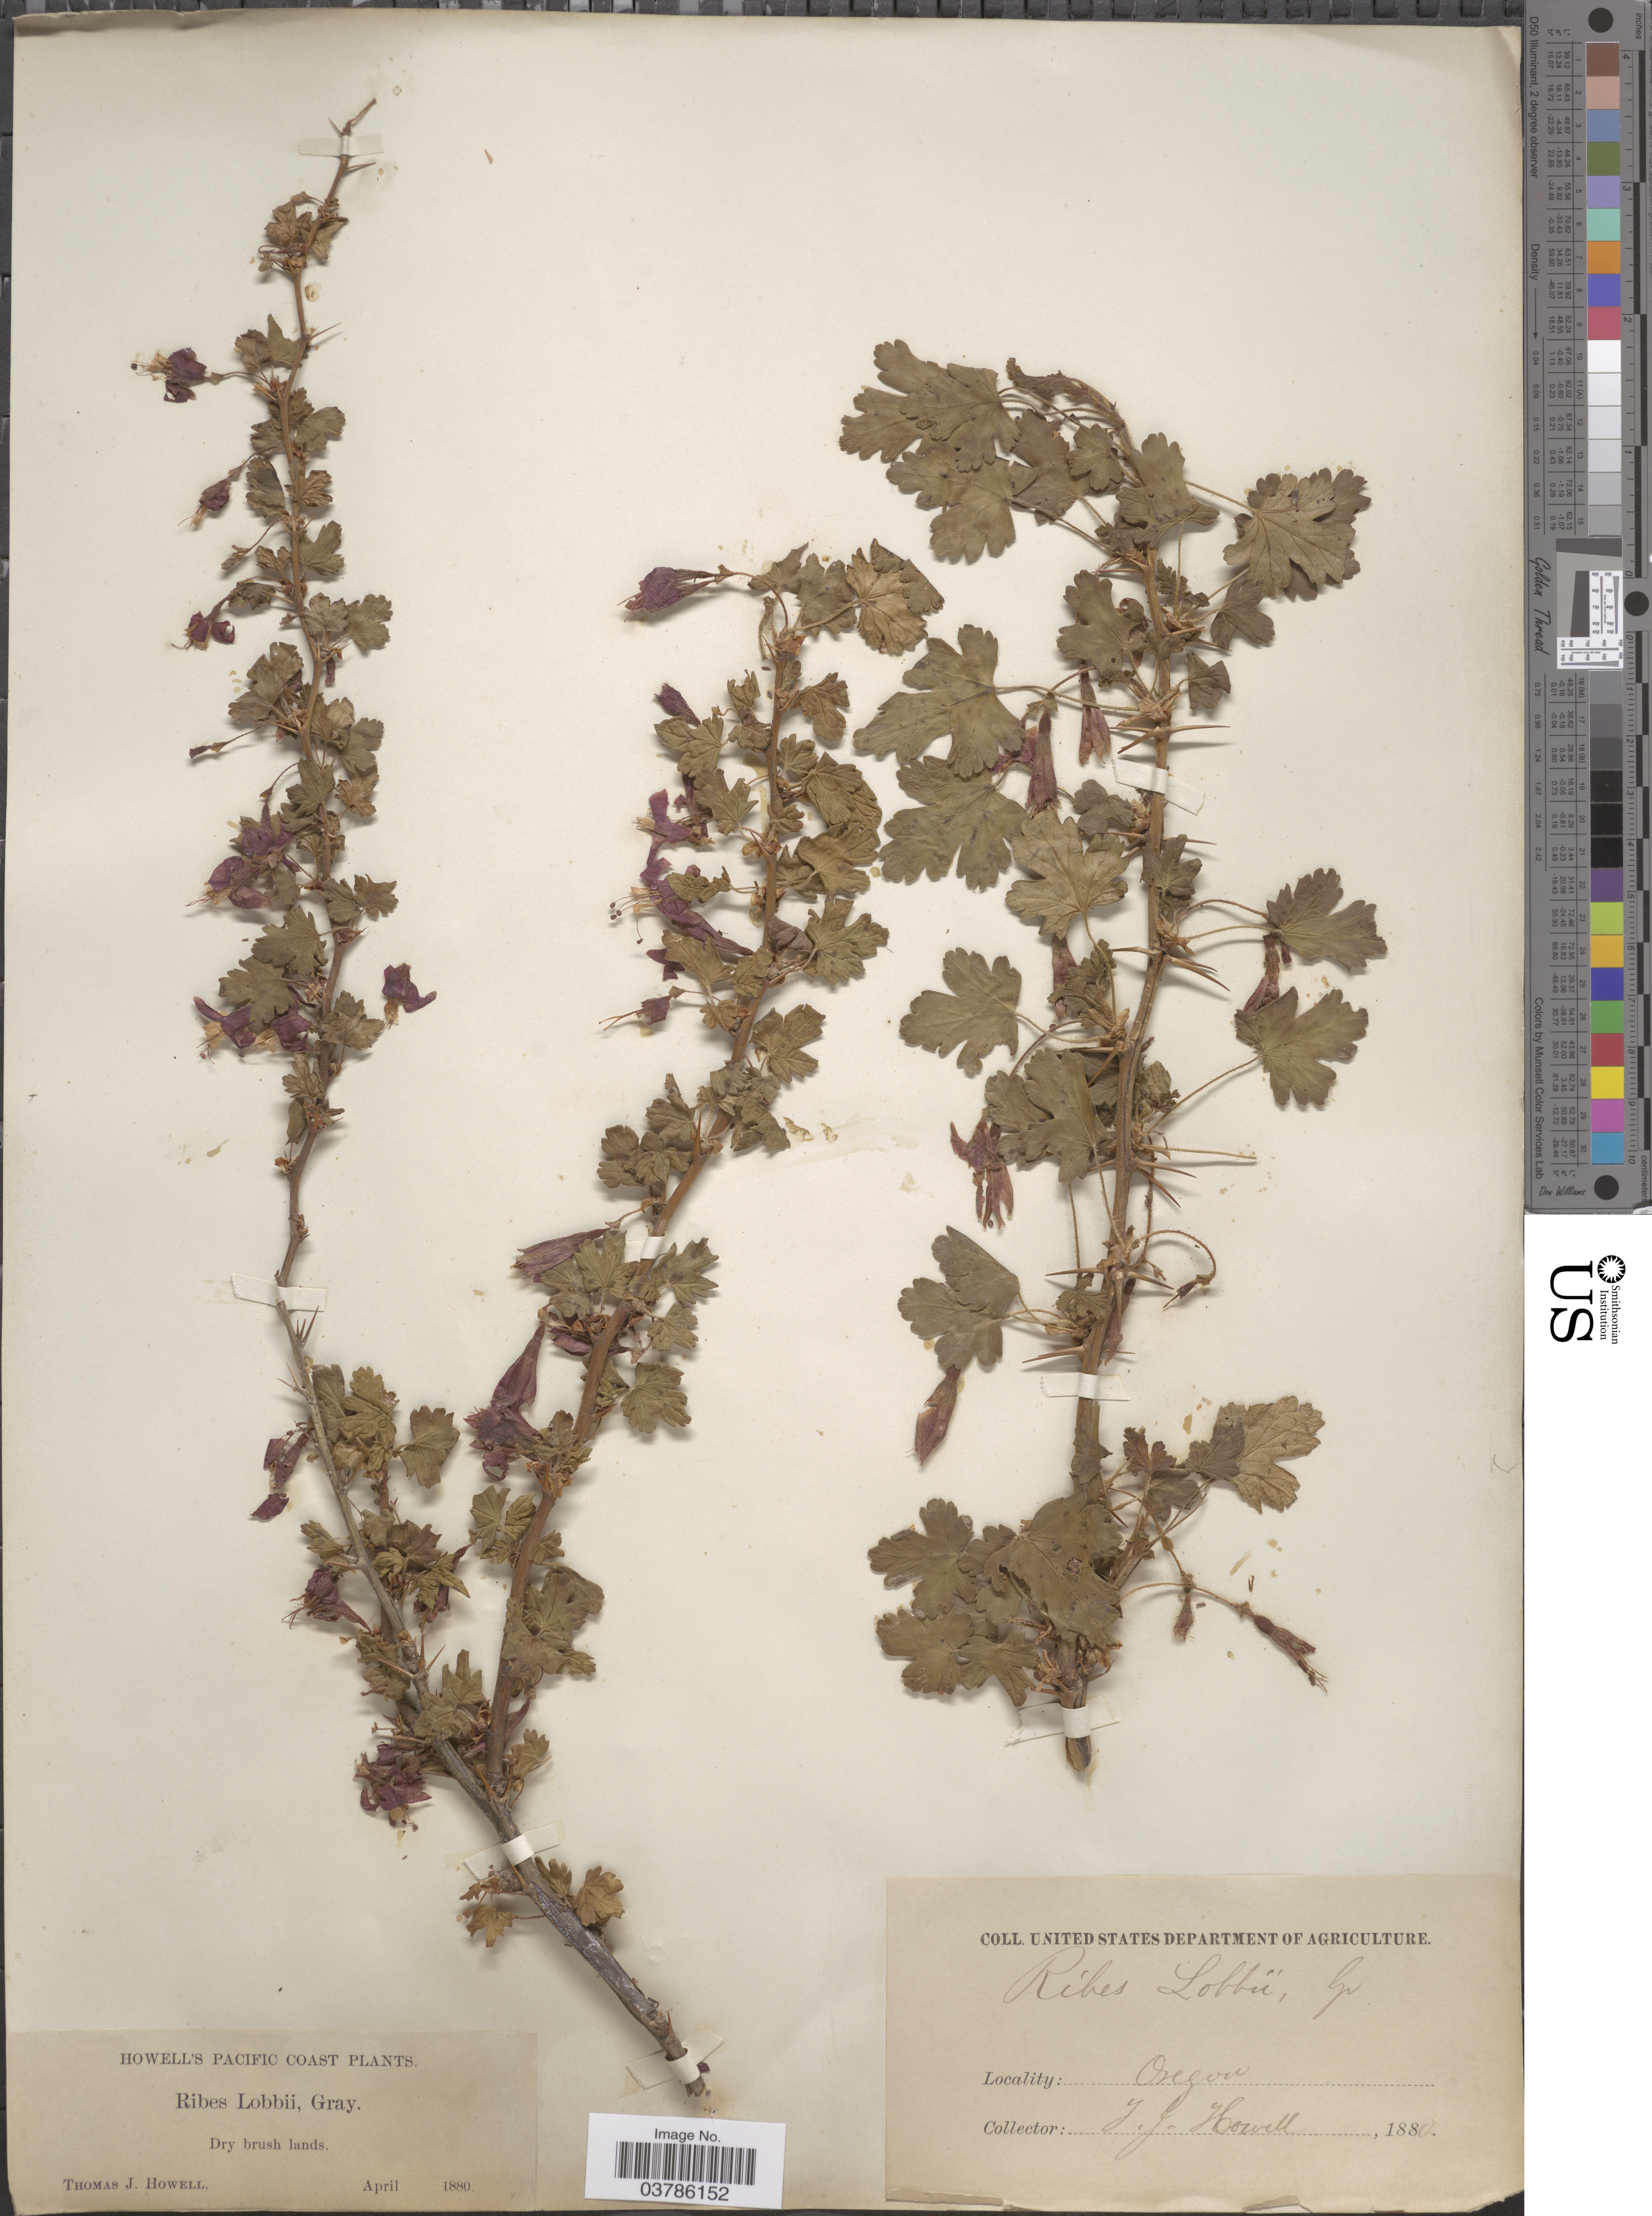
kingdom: Plantae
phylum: Tracheophyta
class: Magnoliopsida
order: Saxifragales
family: Grossulariaceae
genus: Ribes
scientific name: Ribes lobbii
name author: A. Gray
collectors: T. J. Howell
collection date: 1880-04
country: United States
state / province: Oregon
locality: Pacific Coast.